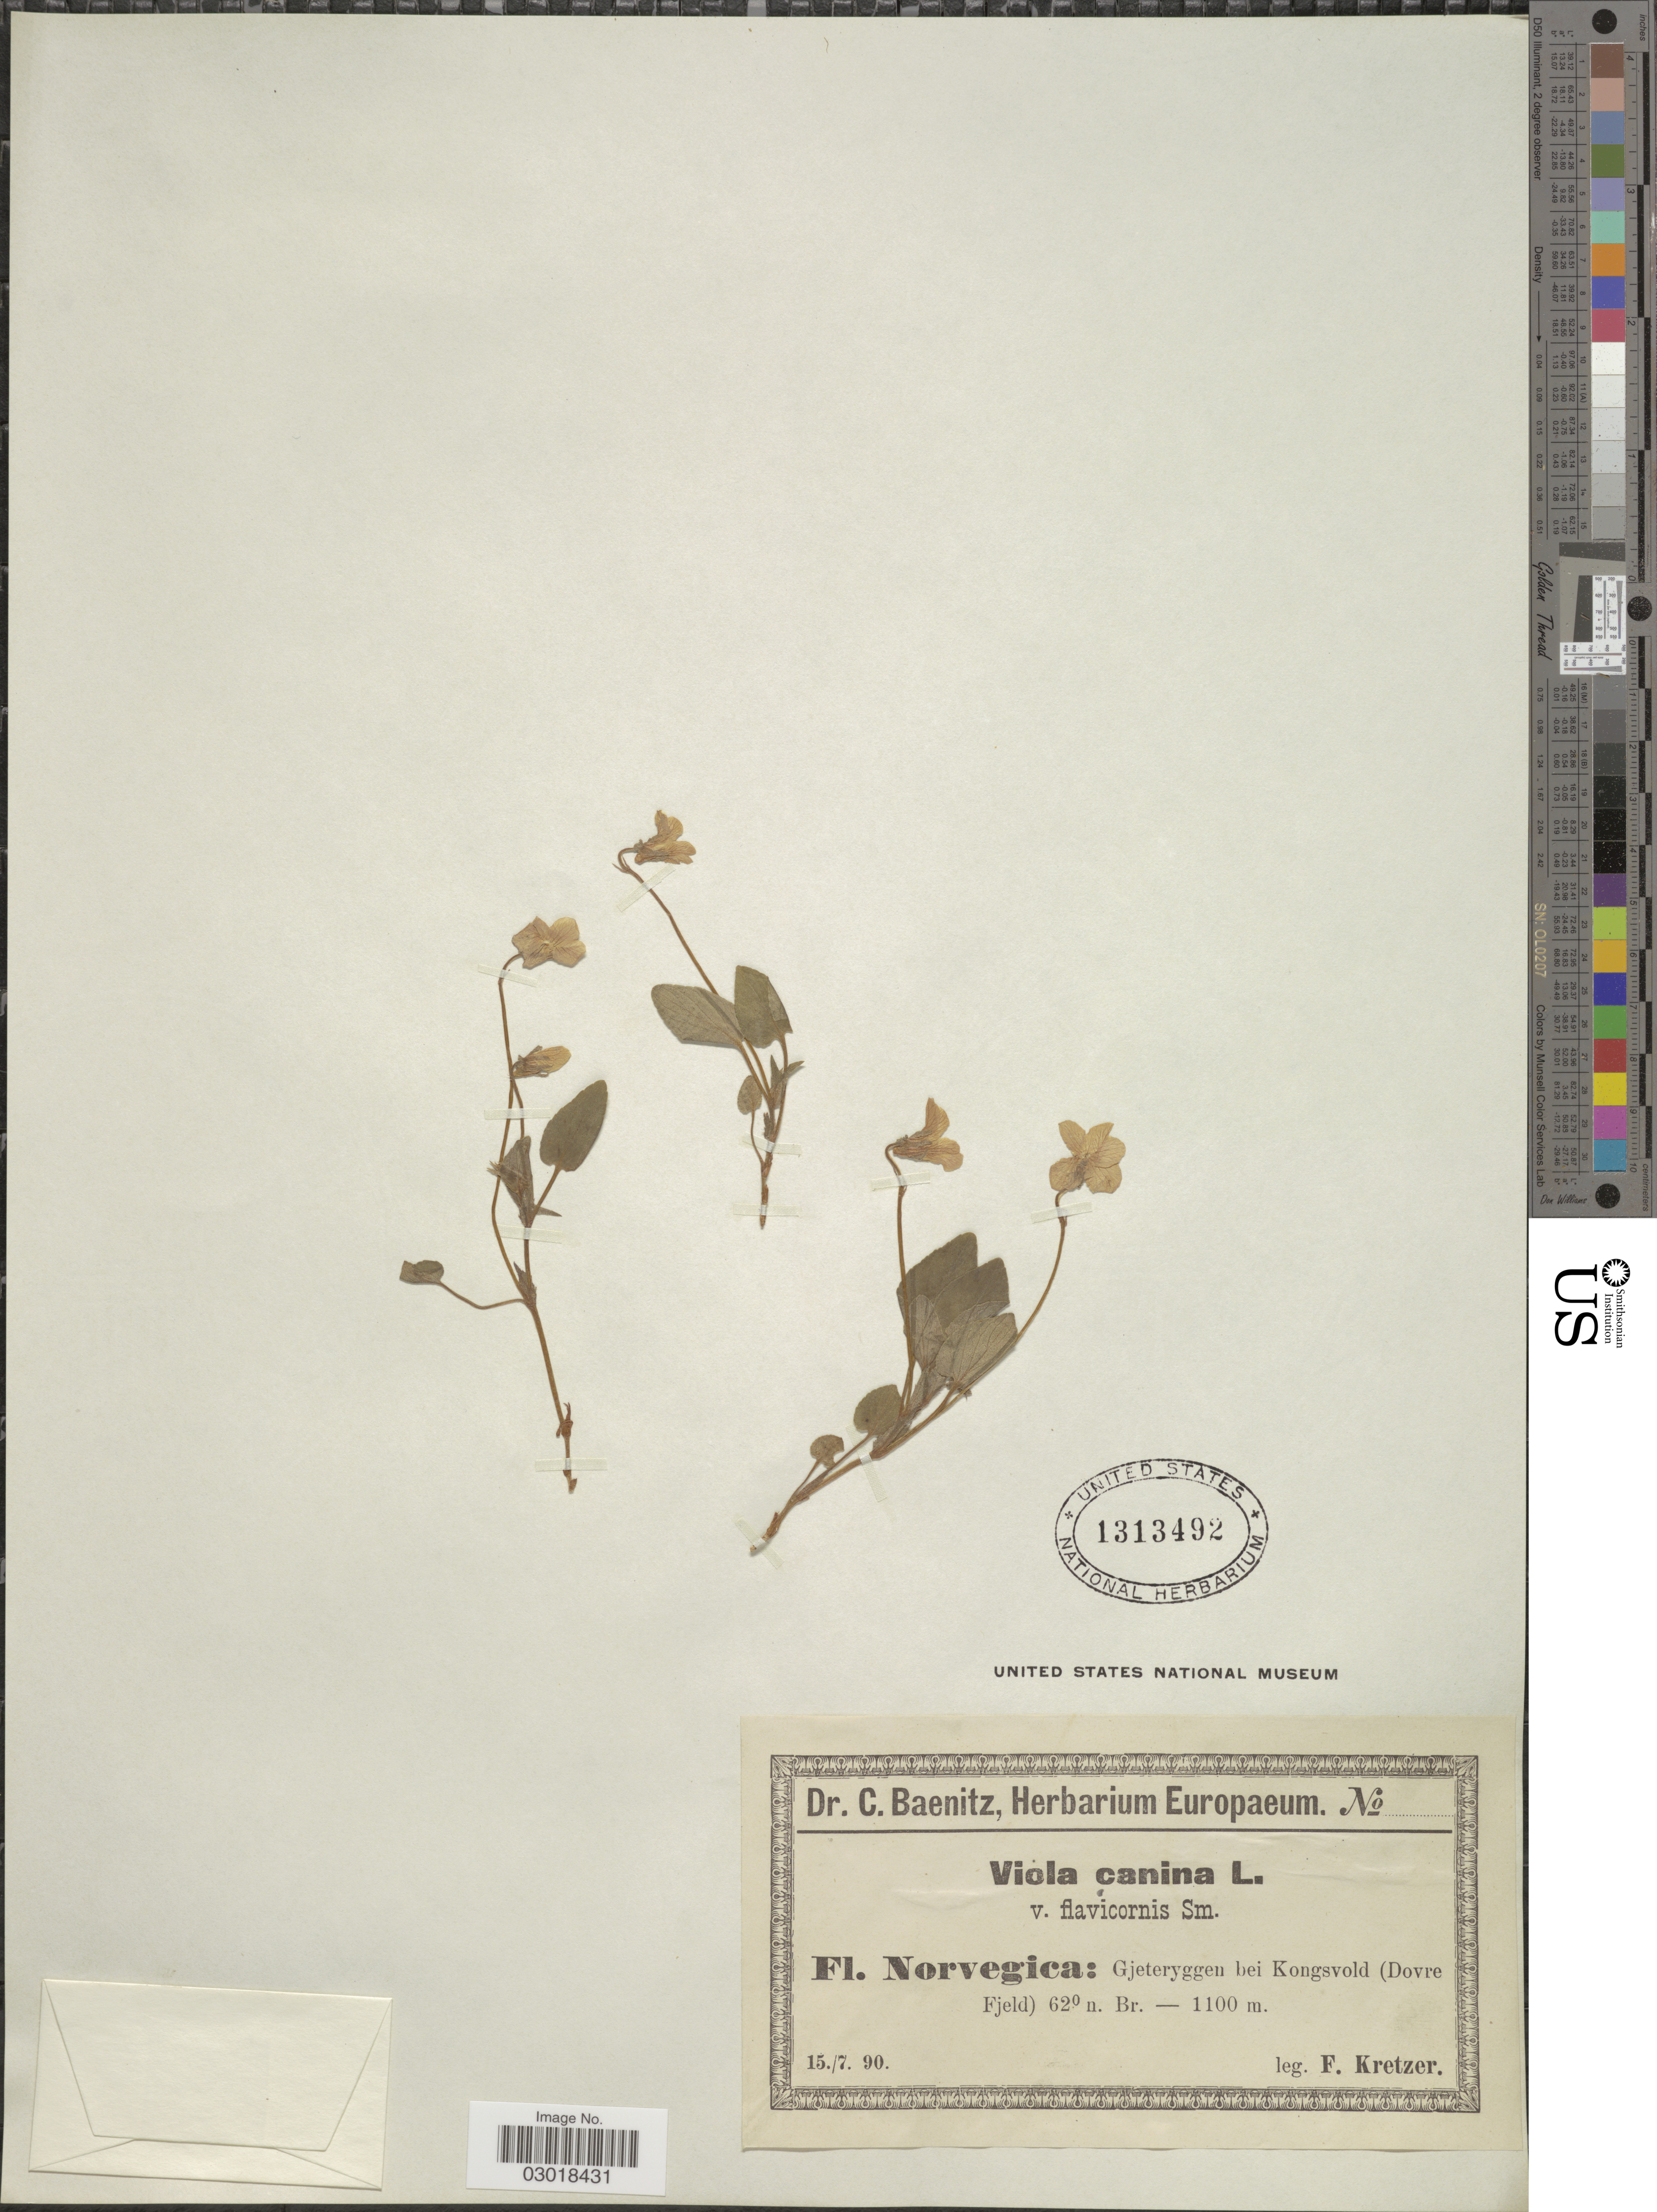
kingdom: Plantae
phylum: Tracheophyta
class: Magnoliopsida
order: Malpighiales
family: Violaceae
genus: Viola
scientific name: Viola canina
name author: L.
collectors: F. Kretzer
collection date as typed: Transcribed d/m/y: 15/7/90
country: Norway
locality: Norvegica: Gjeteryggen bei Kongsvold (Dovre Fjeld).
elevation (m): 1100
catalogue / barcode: US 1313492